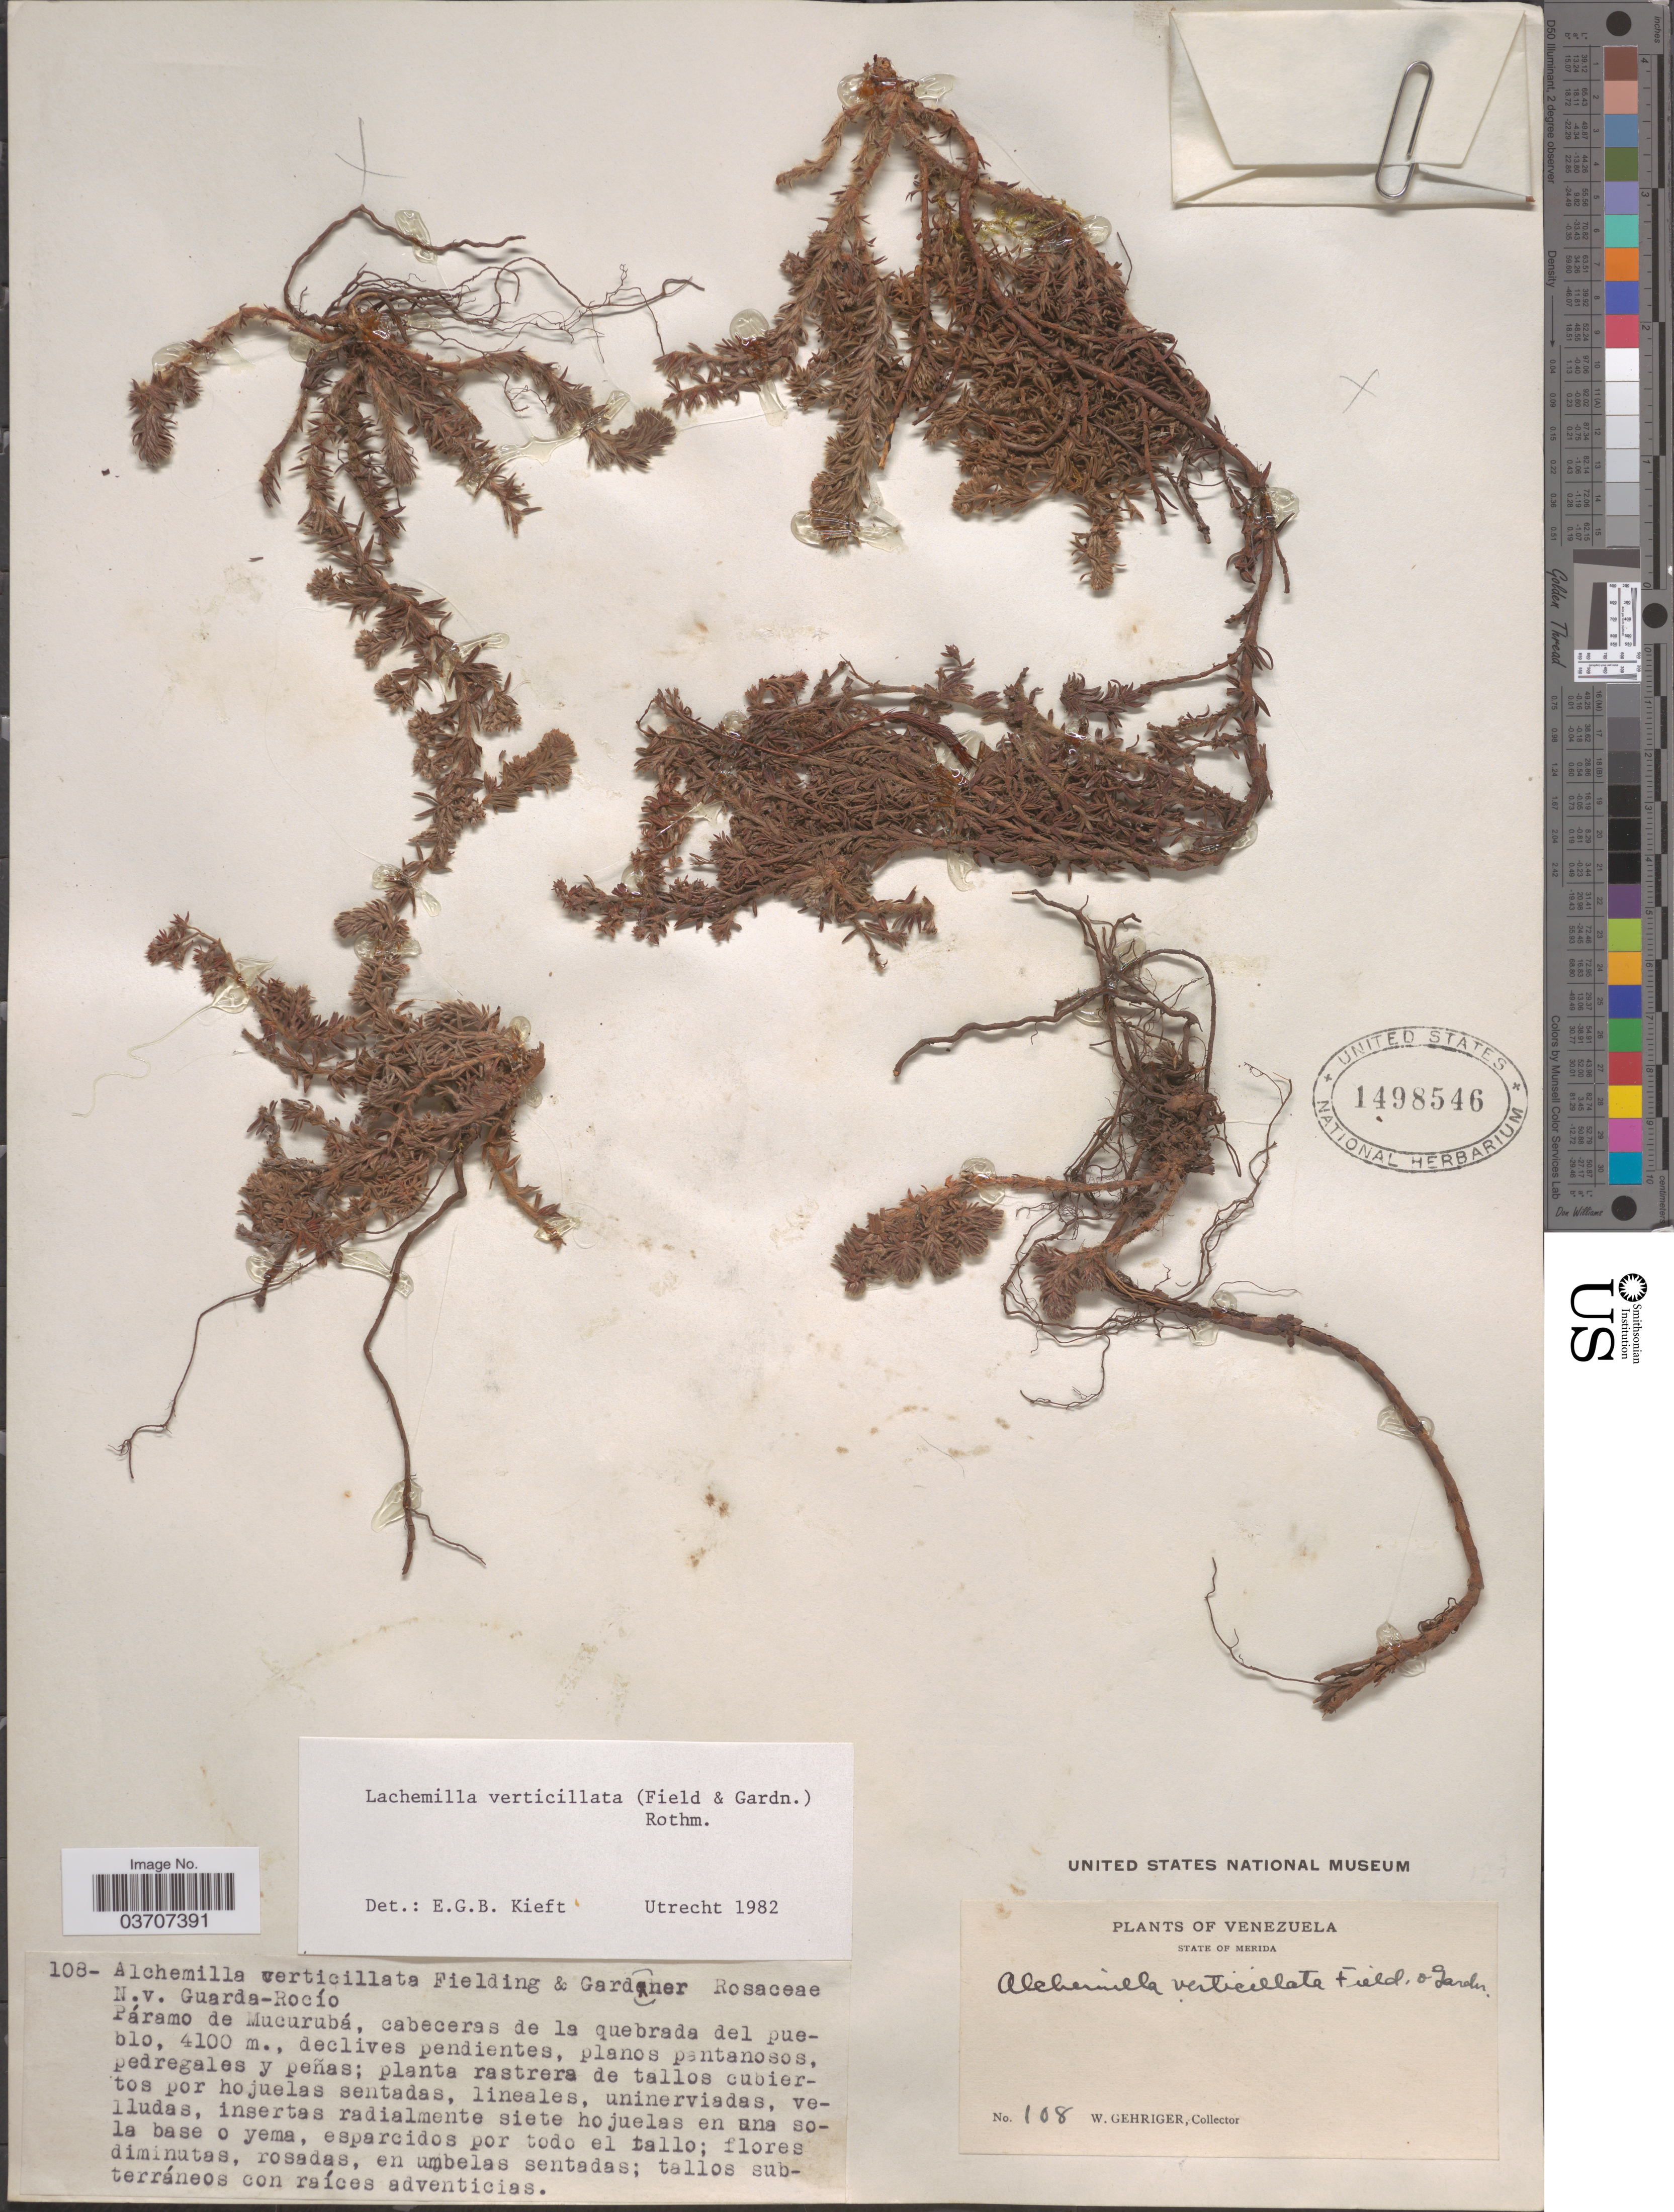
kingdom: Plantae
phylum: Tracheophyta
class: Magnoliopsida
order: Rosales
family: Rosaceae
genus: Alchemilla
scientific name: Alchemilla verticillata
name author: Fielding & Gardner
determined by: Dorr, L. J., (BOT), Smithsonian Institution - National Museum of Natural History (UNITED STATES)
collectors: W. Gehriger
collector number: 108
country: Venezuela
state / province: Merida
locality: Páramo de Mucurubá.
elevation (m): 4100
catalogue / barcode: US 1498546